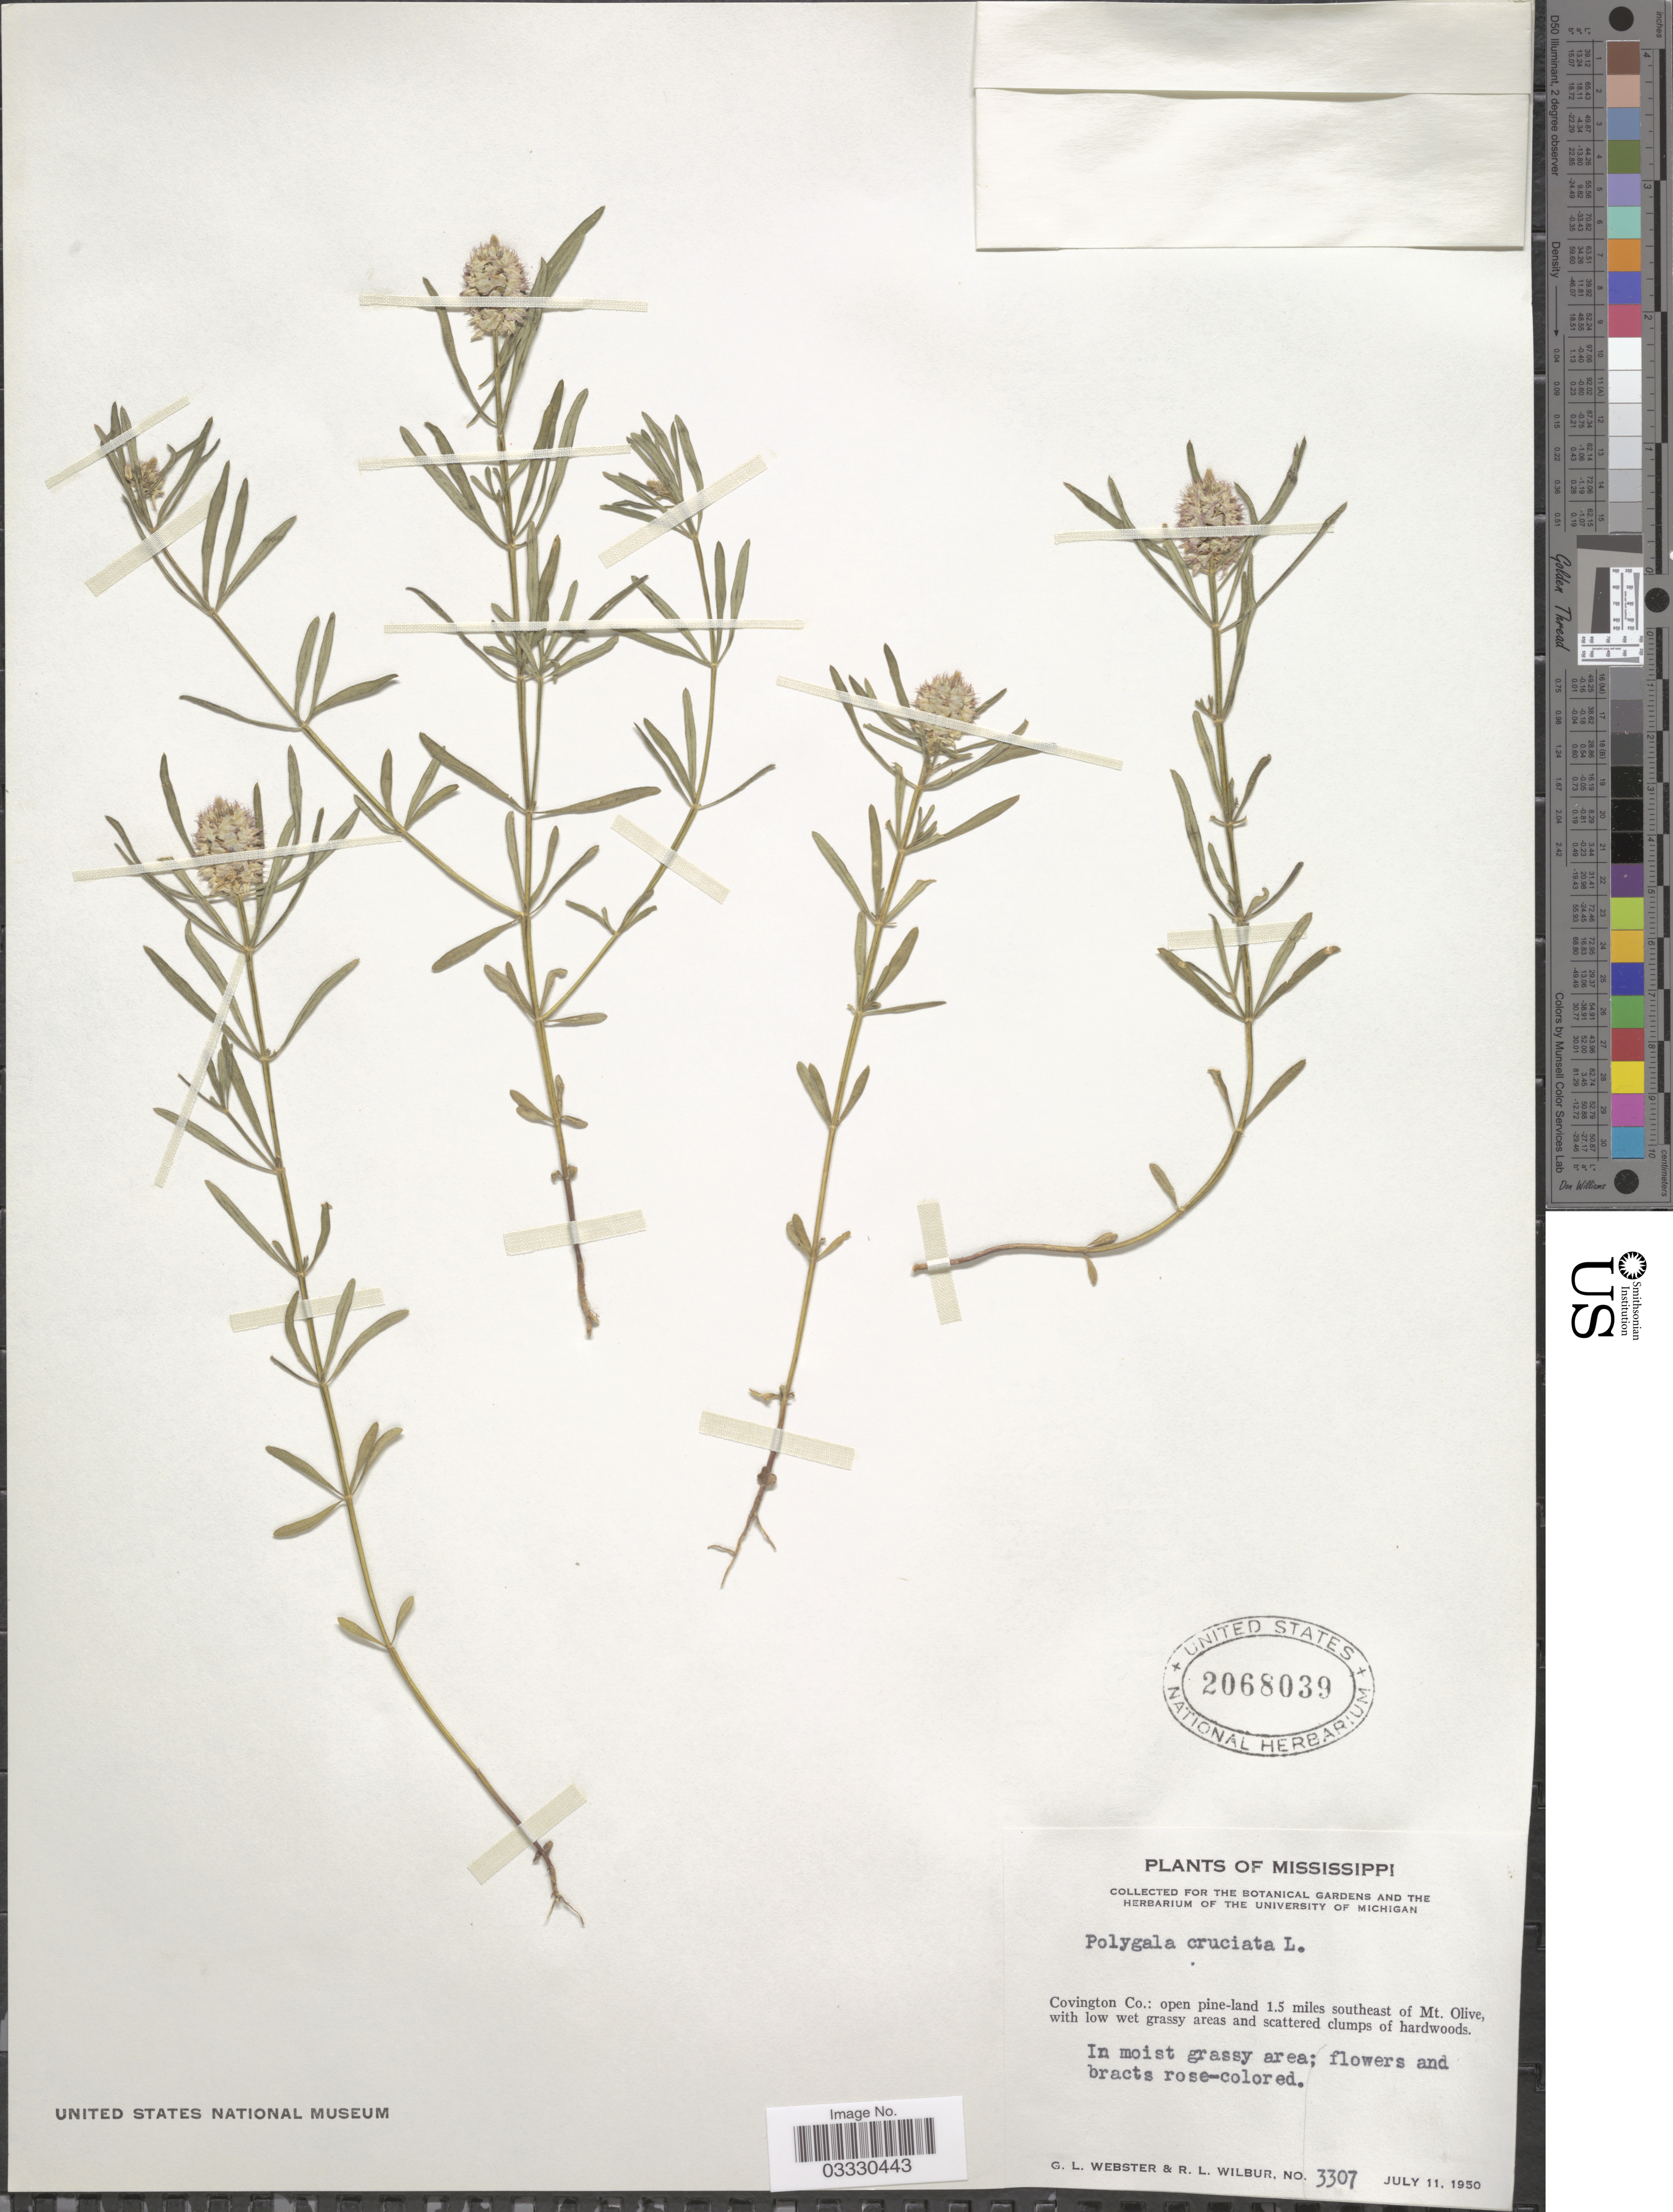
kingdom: Plantae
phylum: Tracheophyta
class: Magnoliopsida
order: Fabales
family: Polygalaceae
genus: Polygala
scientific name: Polygala cruciata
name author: L.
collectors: G. L. Webster & R. L. Wilbur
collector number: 3307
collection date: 1950-07-11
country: United States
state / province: Mississippi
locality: Covington Co.: open pine-land 1.5 miles southeast of Mt. Olive.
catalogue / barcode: US 2068039